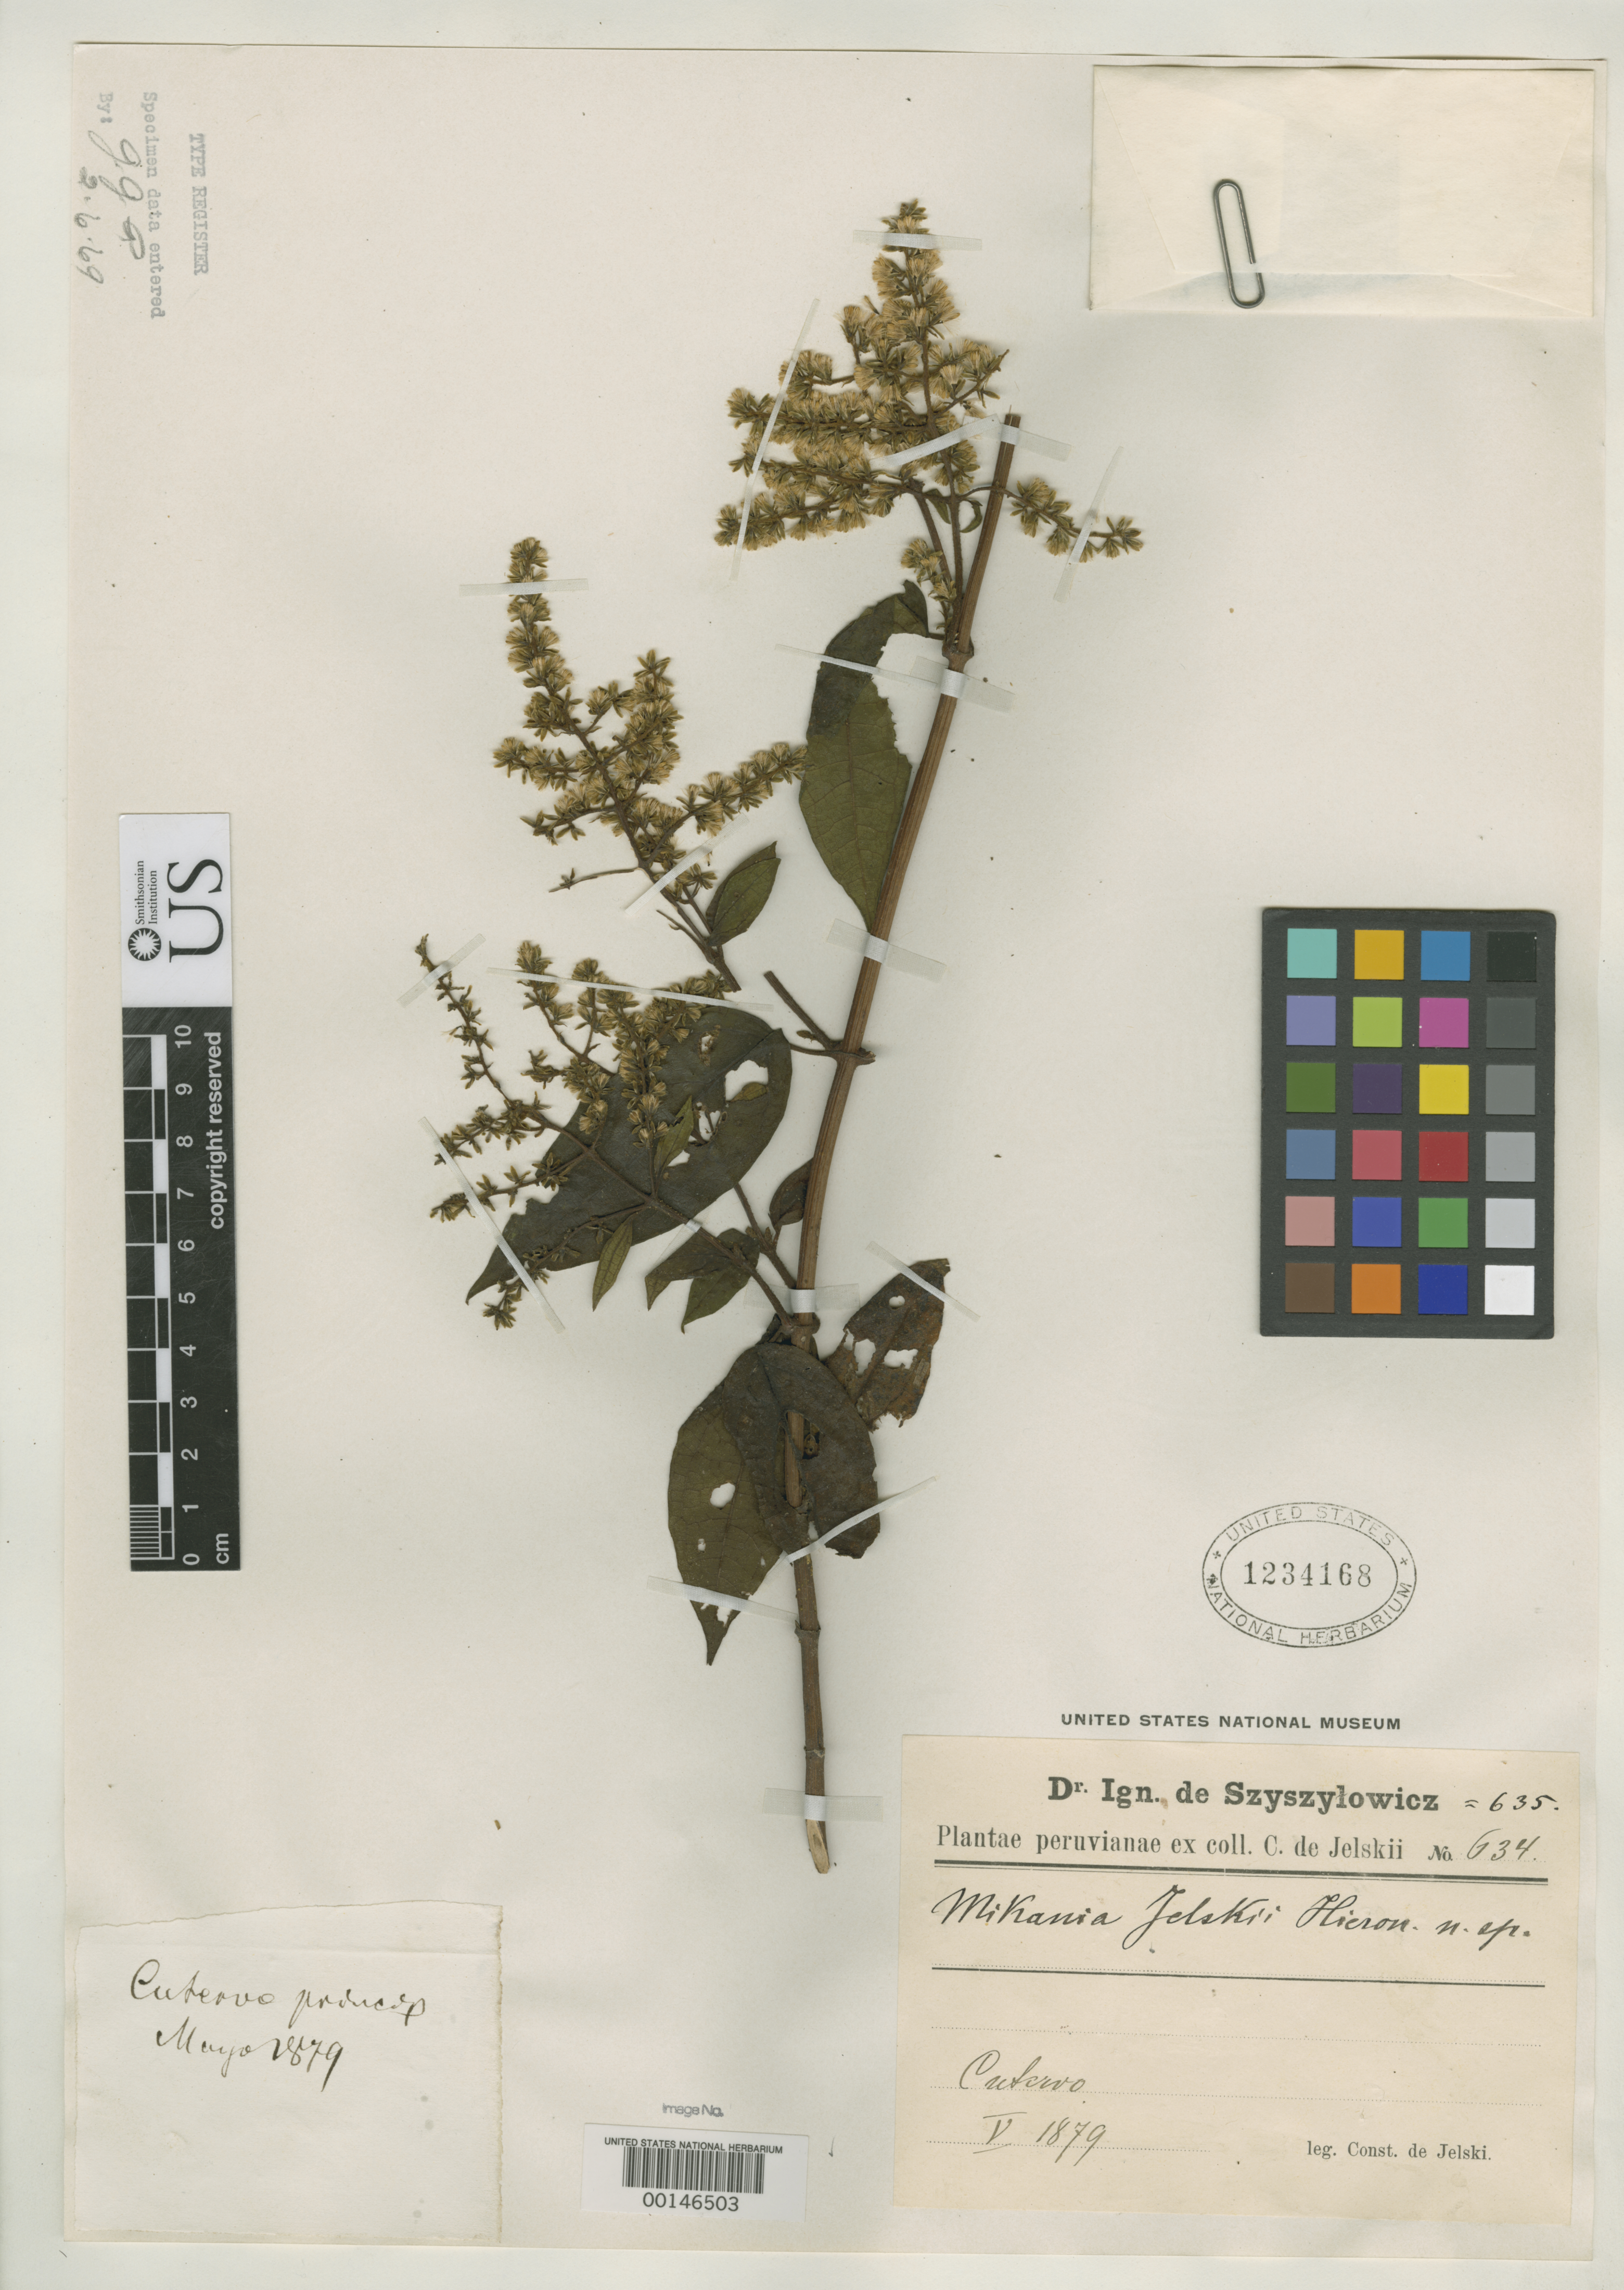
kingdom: Plantae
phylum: Tracheophyta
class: Magnoliopsida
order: Asterales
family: Asteraceae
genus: Mikania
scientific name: Mikania jelskii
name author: Hieron.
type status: Isosyntype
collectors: C. von Jelski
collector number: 634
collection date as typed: May 1879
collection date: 1879-05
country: Peru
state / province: Cajamarca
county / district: Cutervo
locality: Cutervo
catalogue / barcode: US 1234168